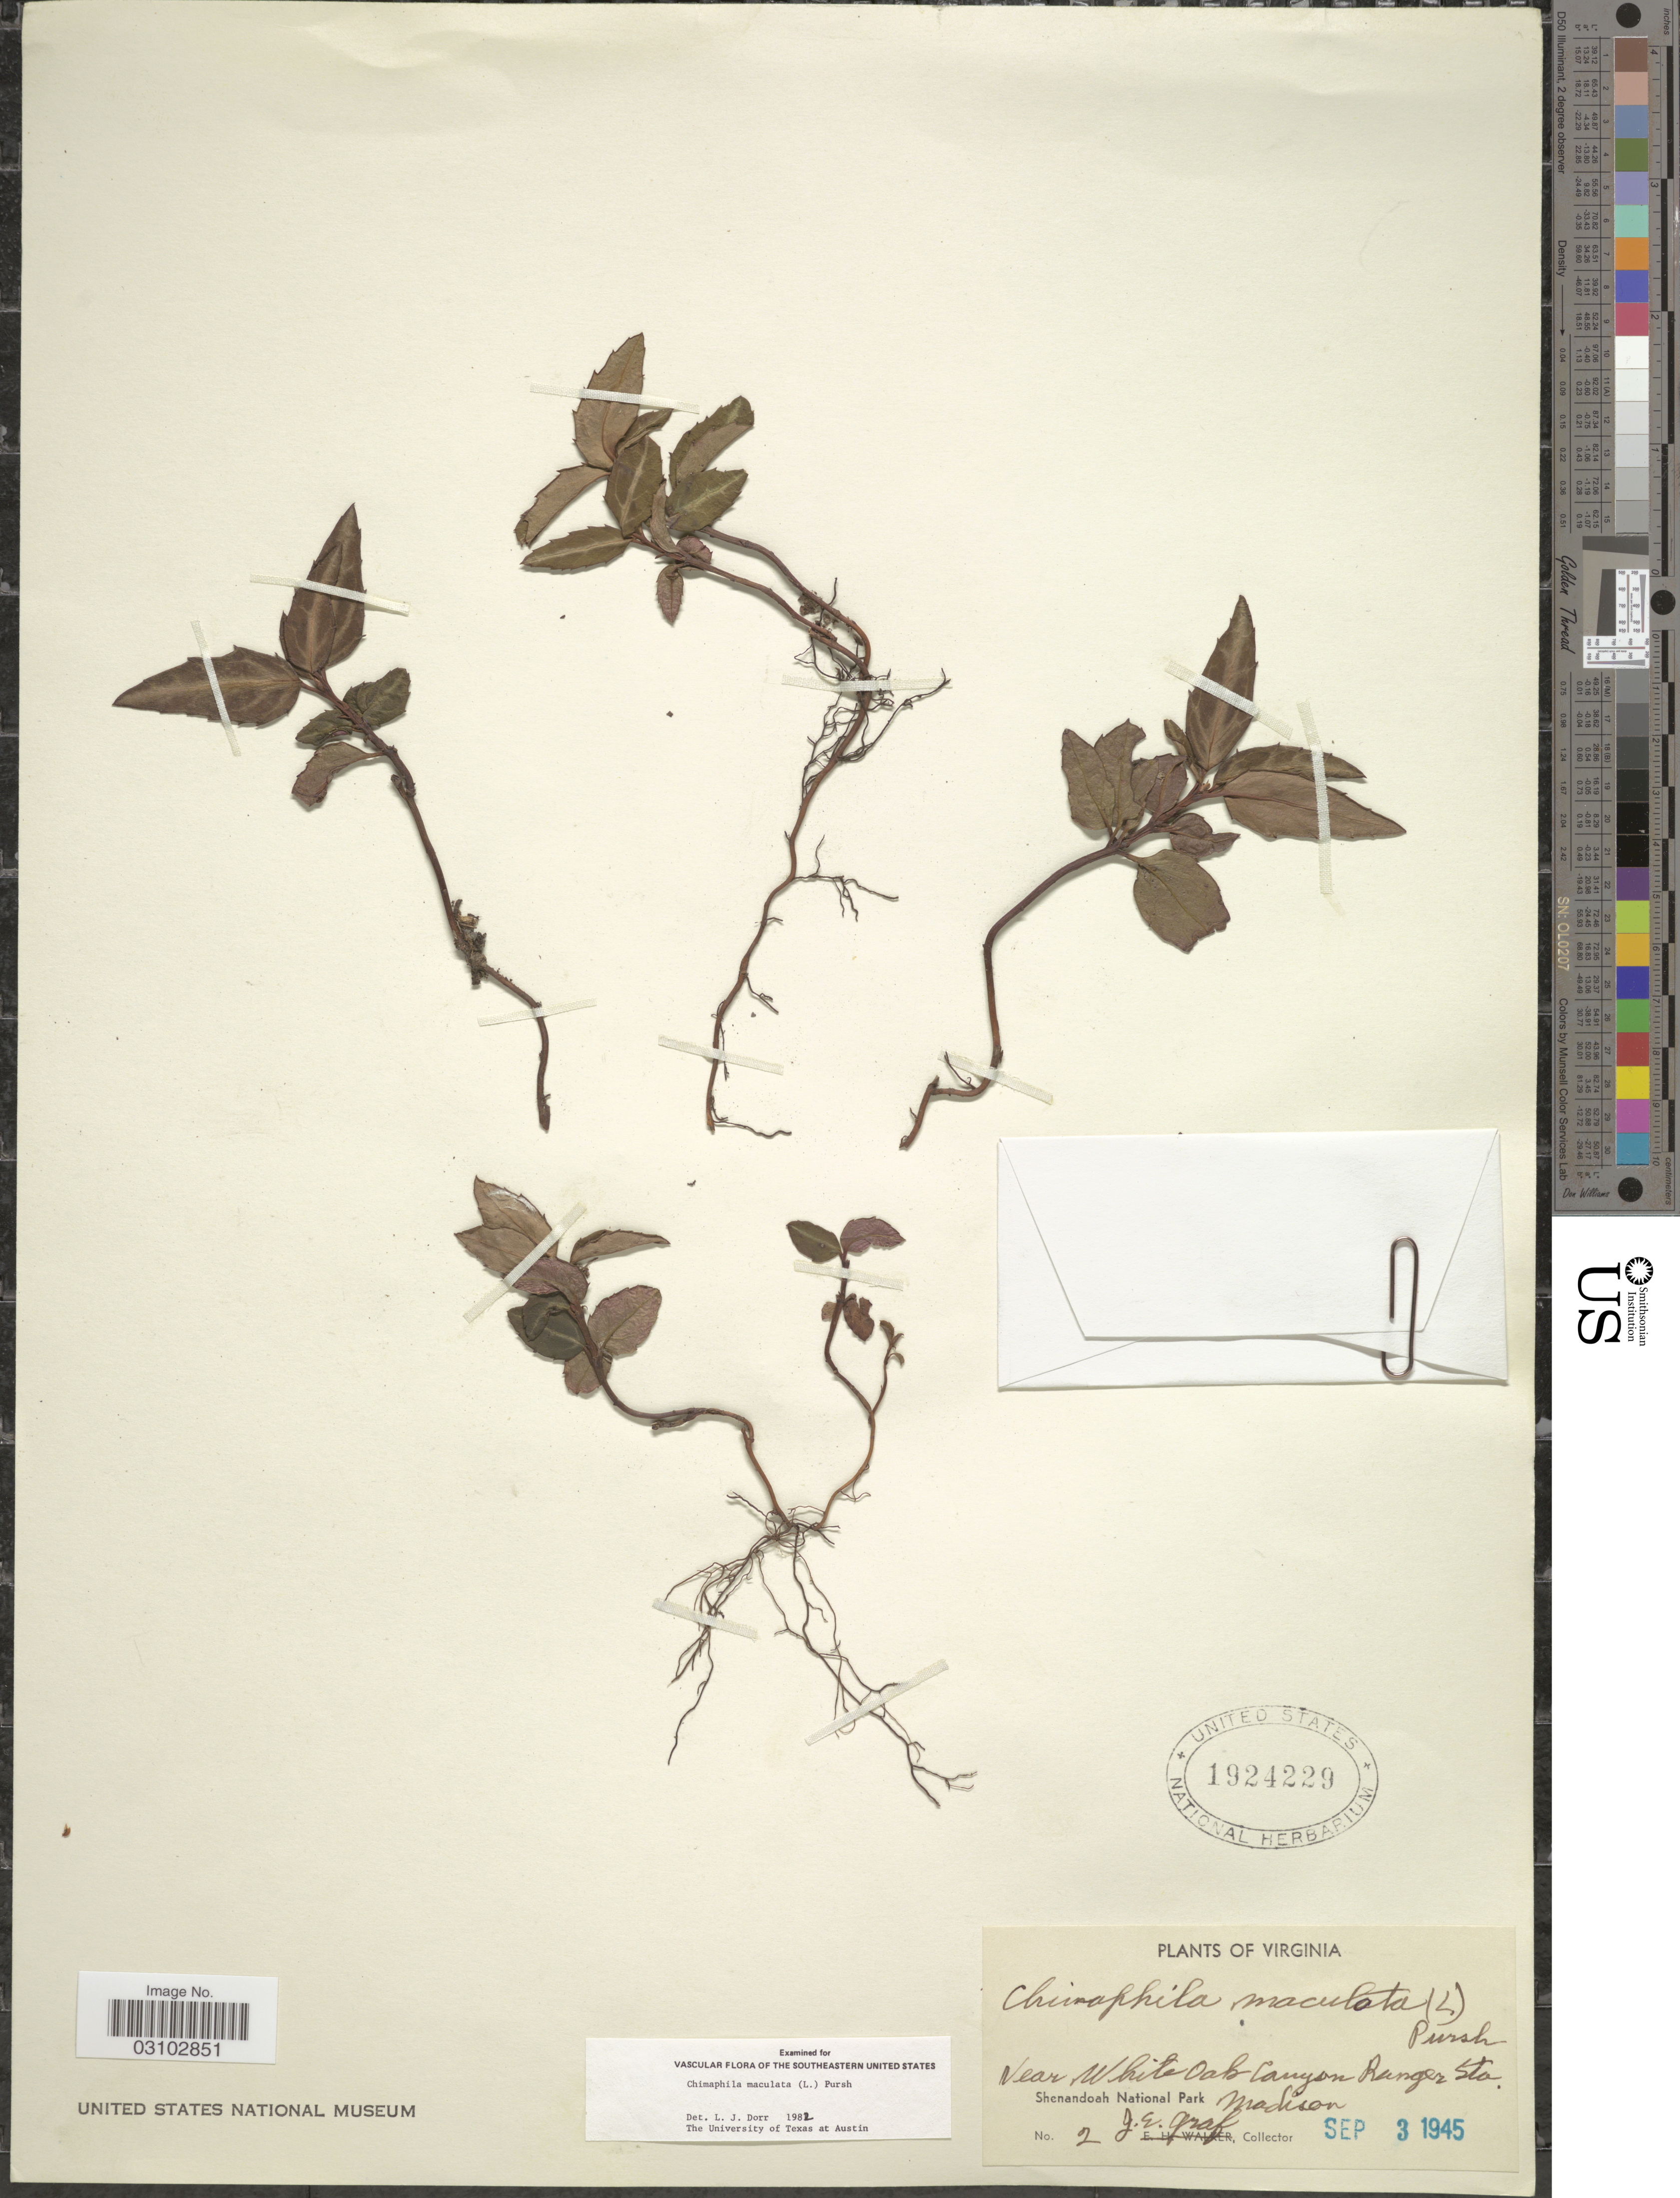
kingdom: Plantae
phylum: Tracheophyta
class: Magnoliopsida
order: Ericales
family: Ericaceae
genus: Chimaphila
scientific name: Chimaphila maculata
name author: (L.) Pursh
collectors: J. Graf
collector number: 2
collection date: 1945-09-03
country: United States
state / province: Virginia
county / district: Madison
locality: Near White Oak Canyo Ranger Sta. Shenandoah National Park, Madison.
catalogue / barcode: US 1924229